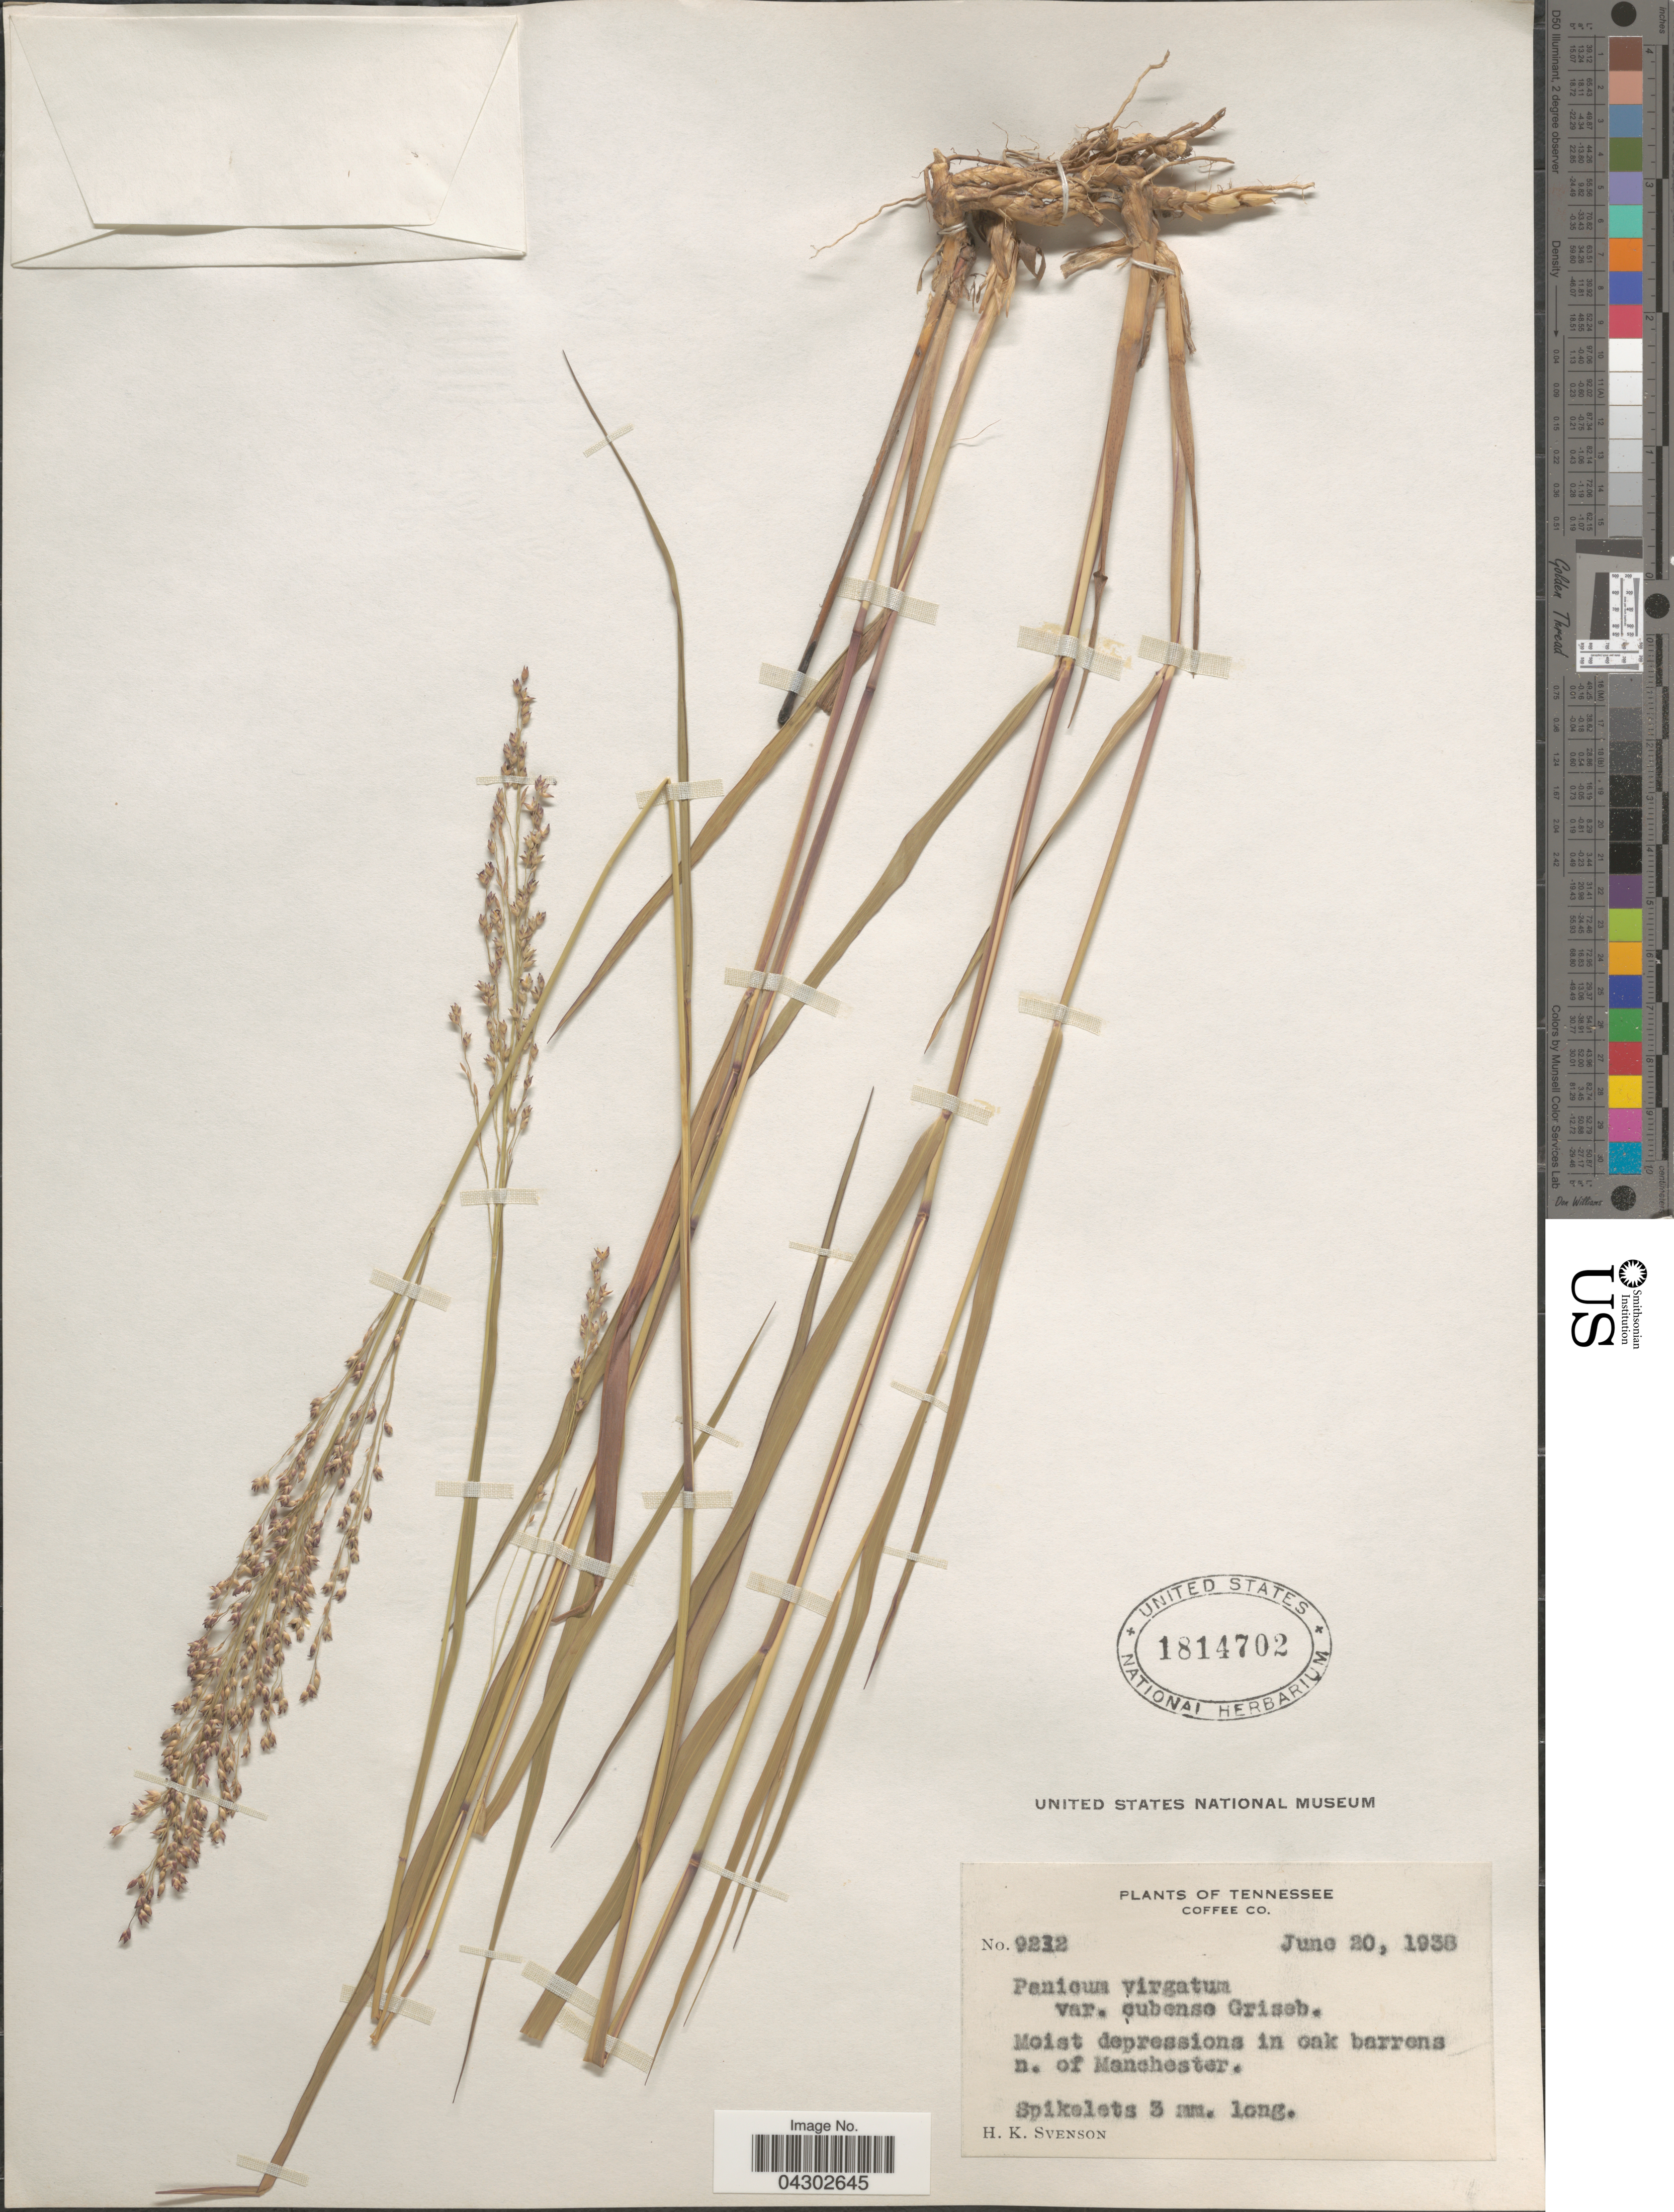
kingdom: Plantae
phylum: Tracheophyta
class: Liliopsida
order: Poales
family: Poaceae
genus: Panicum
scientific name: Panicum virgatum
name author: L.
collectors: H. K. Svenson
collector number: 9232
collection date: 1938-06-20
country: United States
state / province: Tennessee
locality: Coffee Co. Moist depressions in oak barrens n. of Manchester.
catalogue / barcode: US 1814702